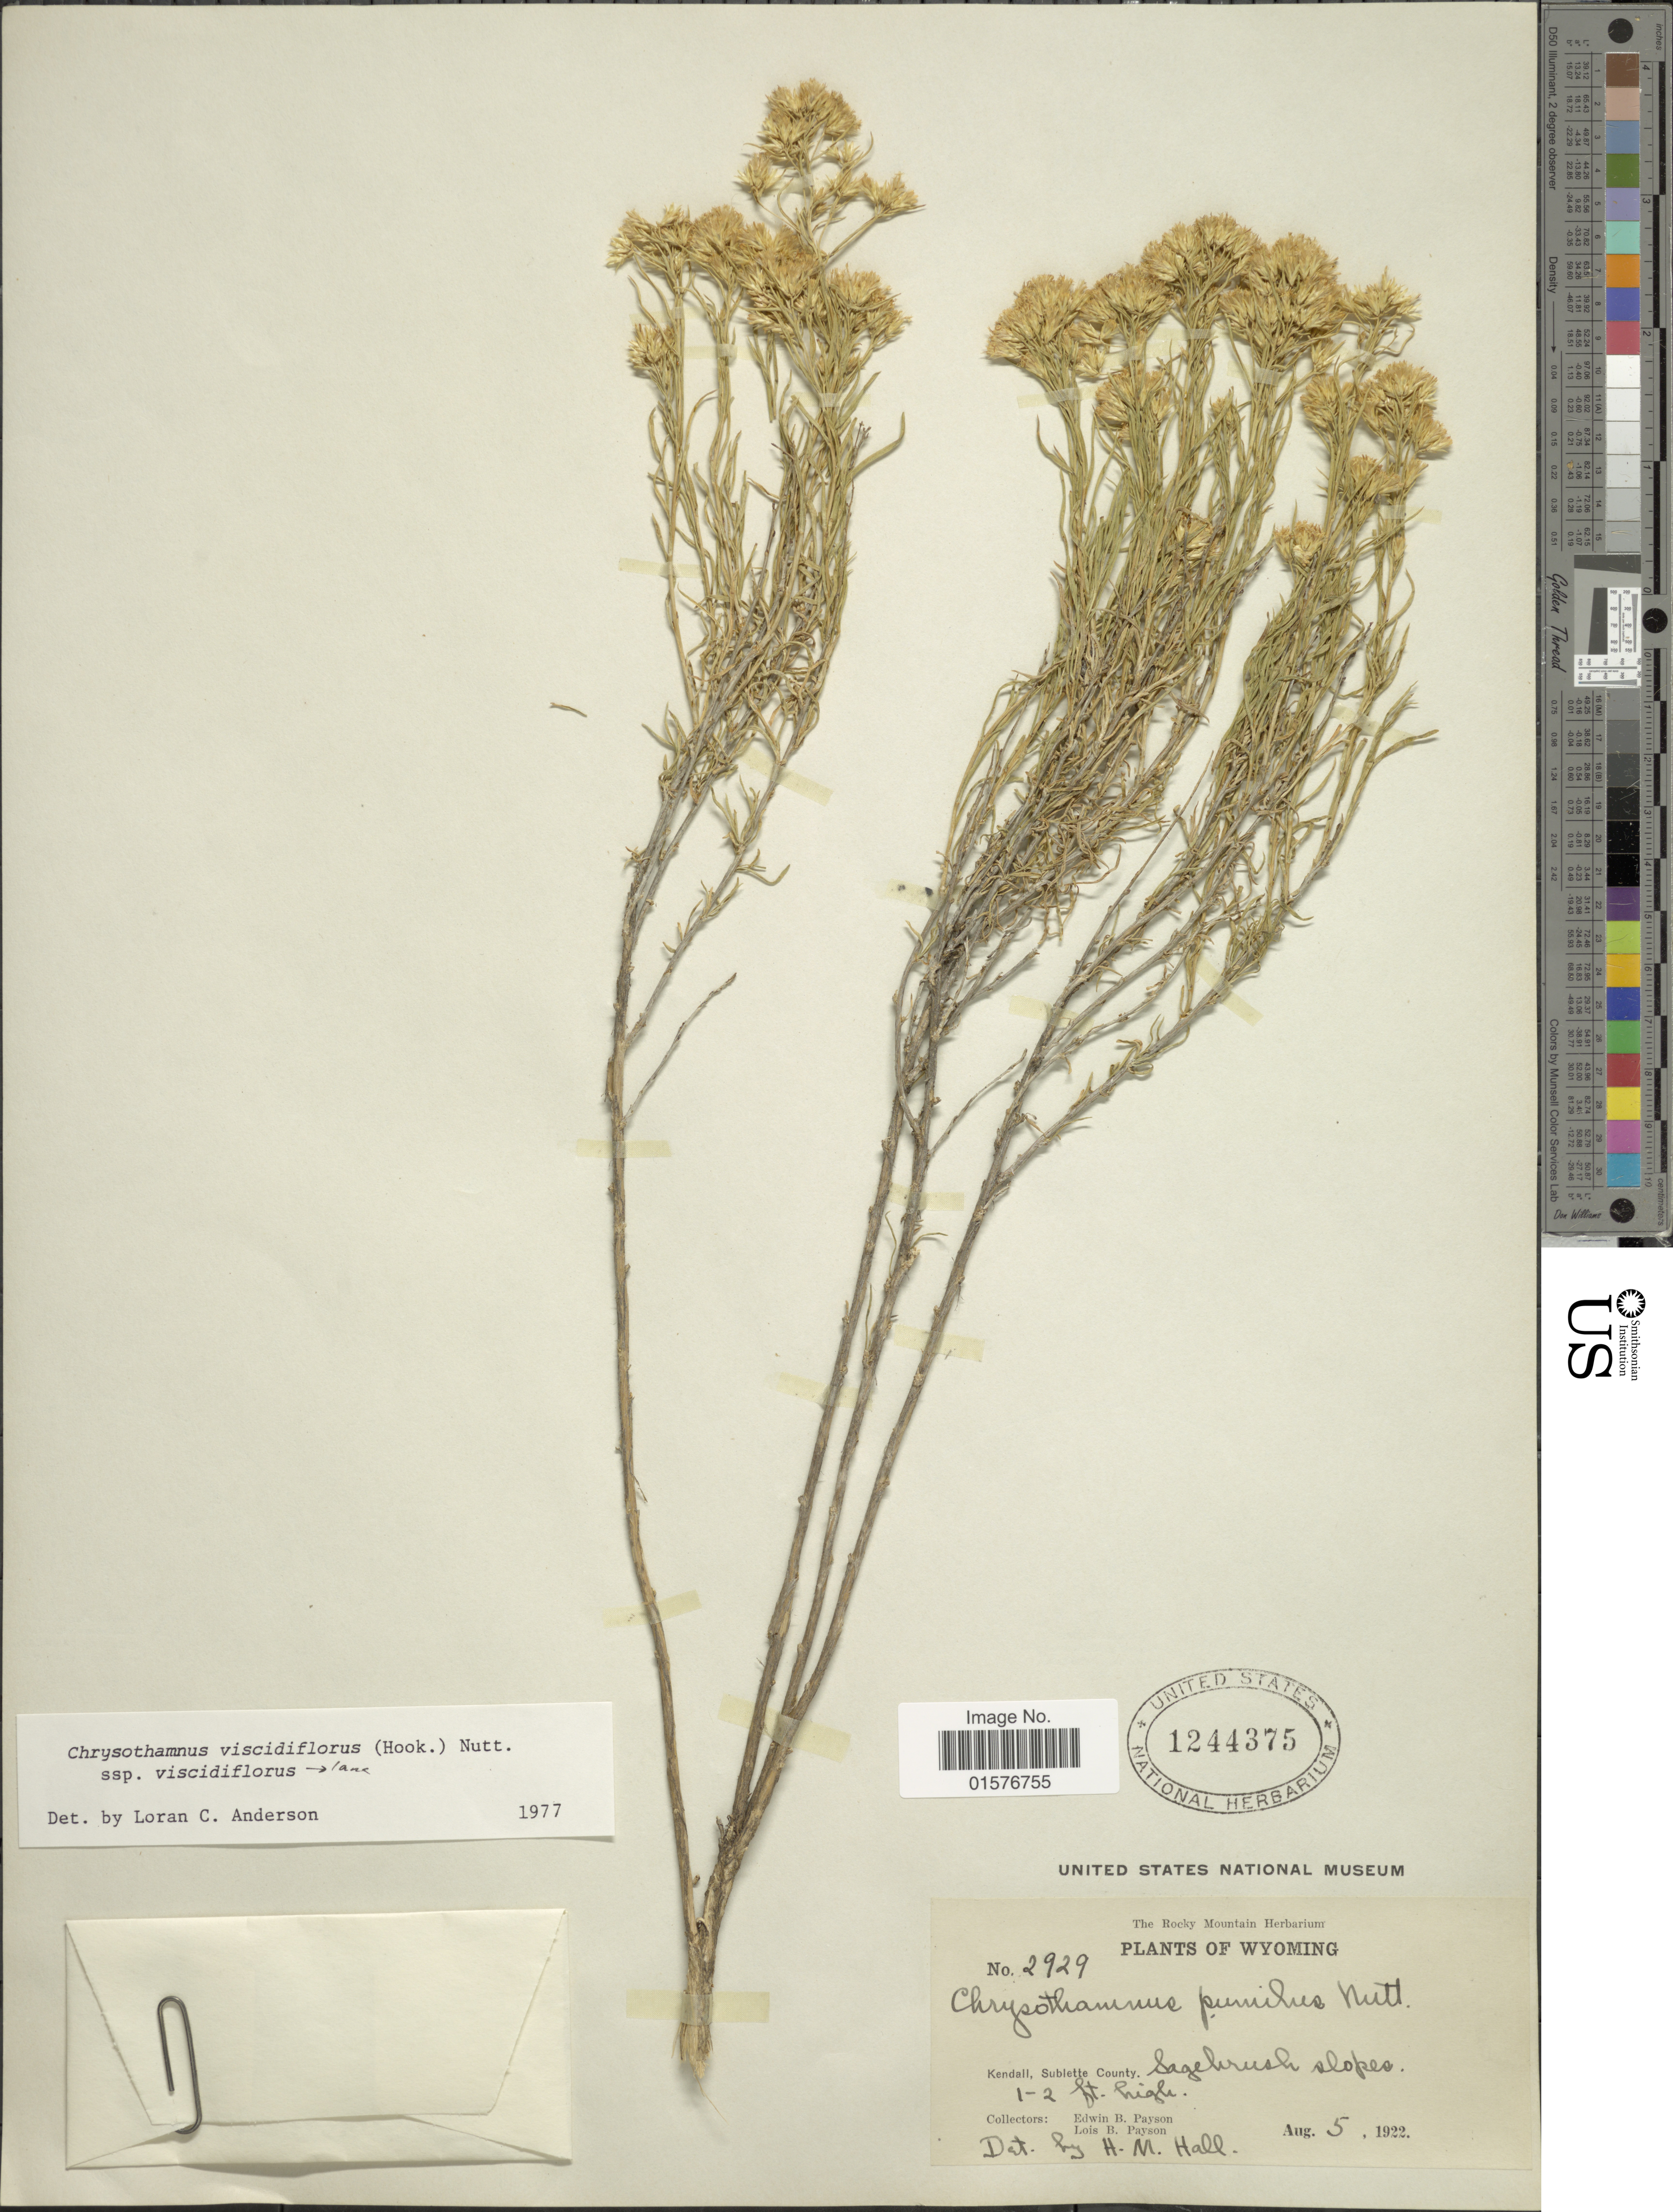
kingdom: Plantae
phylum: Tracheophyta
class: Magnoliopsida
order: Asterales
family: Asteraceae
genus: Chrysothamnus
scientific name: Chrysothamnus viscidiflorus subsp. viscidiflorus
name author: (Hook.) Nutt.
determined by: Urbatsch, Lowell E., Curator (LSU), Louisiana State University (UNITED STATES)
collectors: E. B. Payson & L. Payson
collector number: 2929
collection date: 1922-08-05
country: United States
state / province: Wyoming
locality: Kendall, Sublette County, Sagebrush slopes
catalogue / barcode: US 1244375